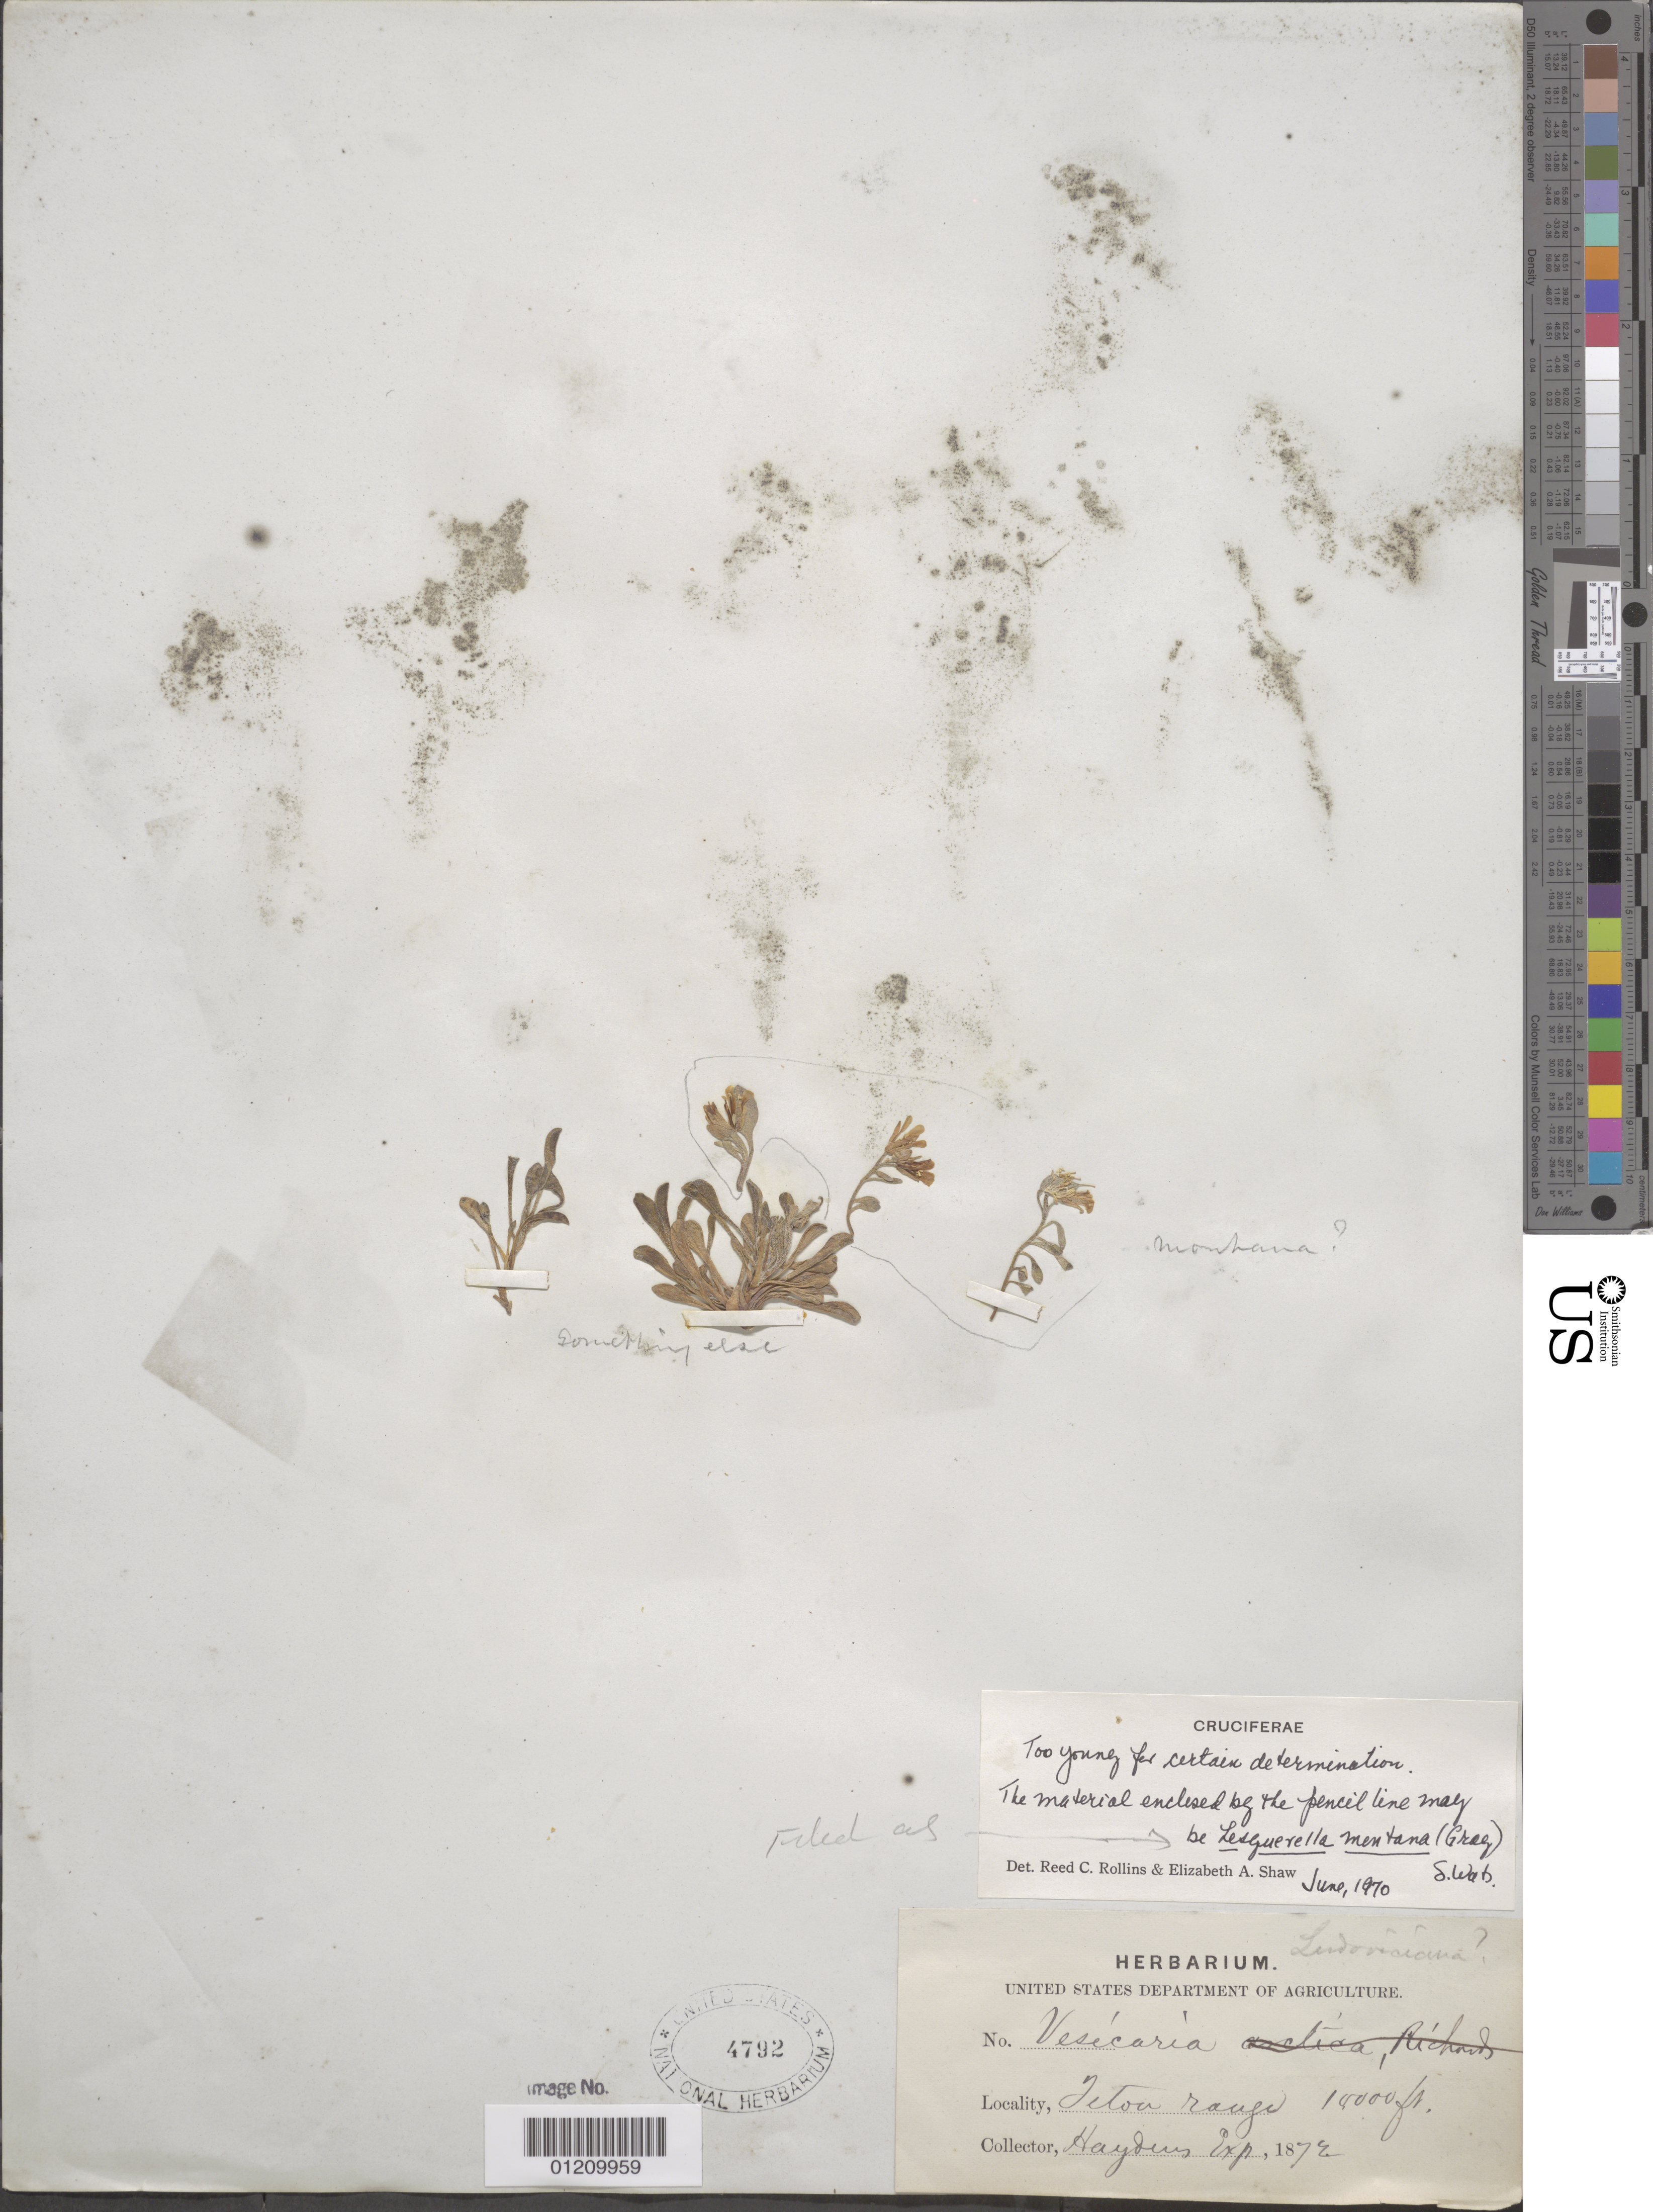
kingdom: Plantae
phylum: Tracheophyta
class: Magnoliopsida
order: Brassicales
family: Brassicaceae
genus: Lesquerella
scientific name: Lesquerella montana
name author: (A. Gray) S. Watson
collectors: Hayden Exped.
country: United States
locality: Teton Range.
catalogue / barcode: US 4792